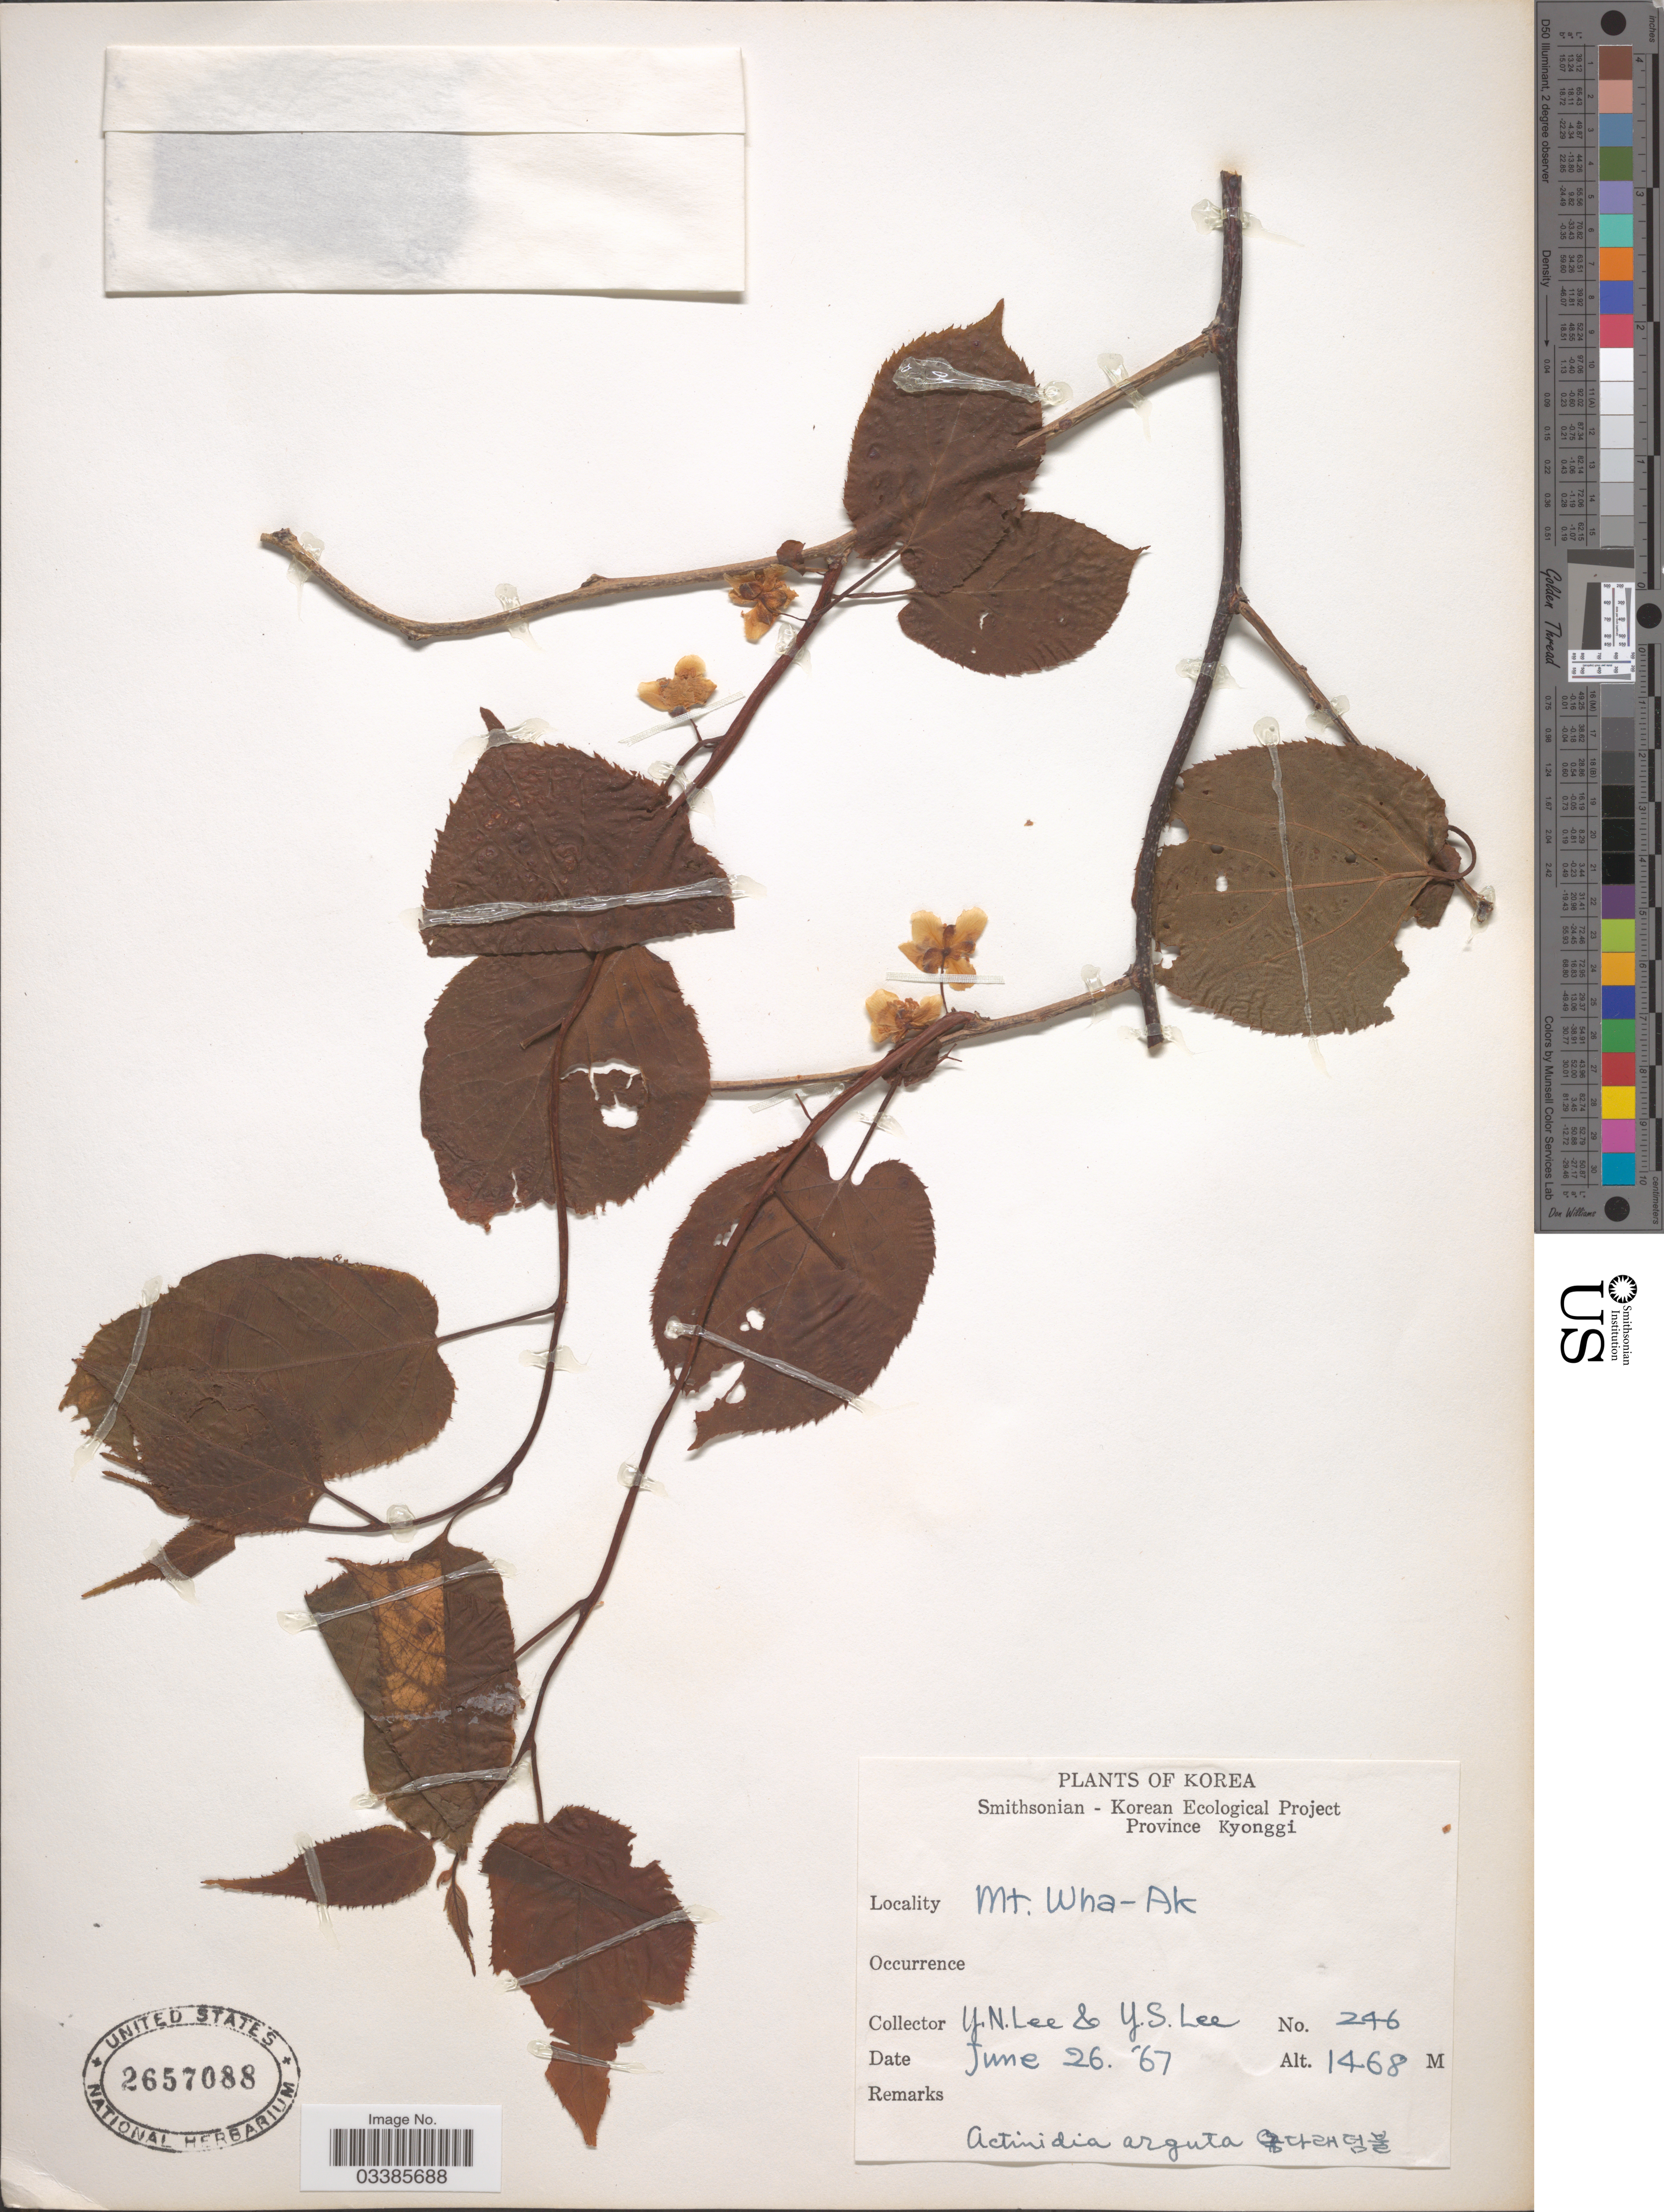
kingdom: Plantae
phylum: Tracheophyta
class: Magnoliopsida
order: Ericales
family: Actinidiaceae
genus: Actinidia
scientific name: Actinidia arguta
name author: (Siebold & Zucc.) Planch. ex Miq.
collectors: Y. N. Lee & Y. S. Lee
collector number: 246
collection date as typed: Transcribed d/m/y: 26/6/67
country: South Korea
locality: Korea. Mt. Wha-Ak.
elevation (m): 1468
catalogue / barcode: US 2657088